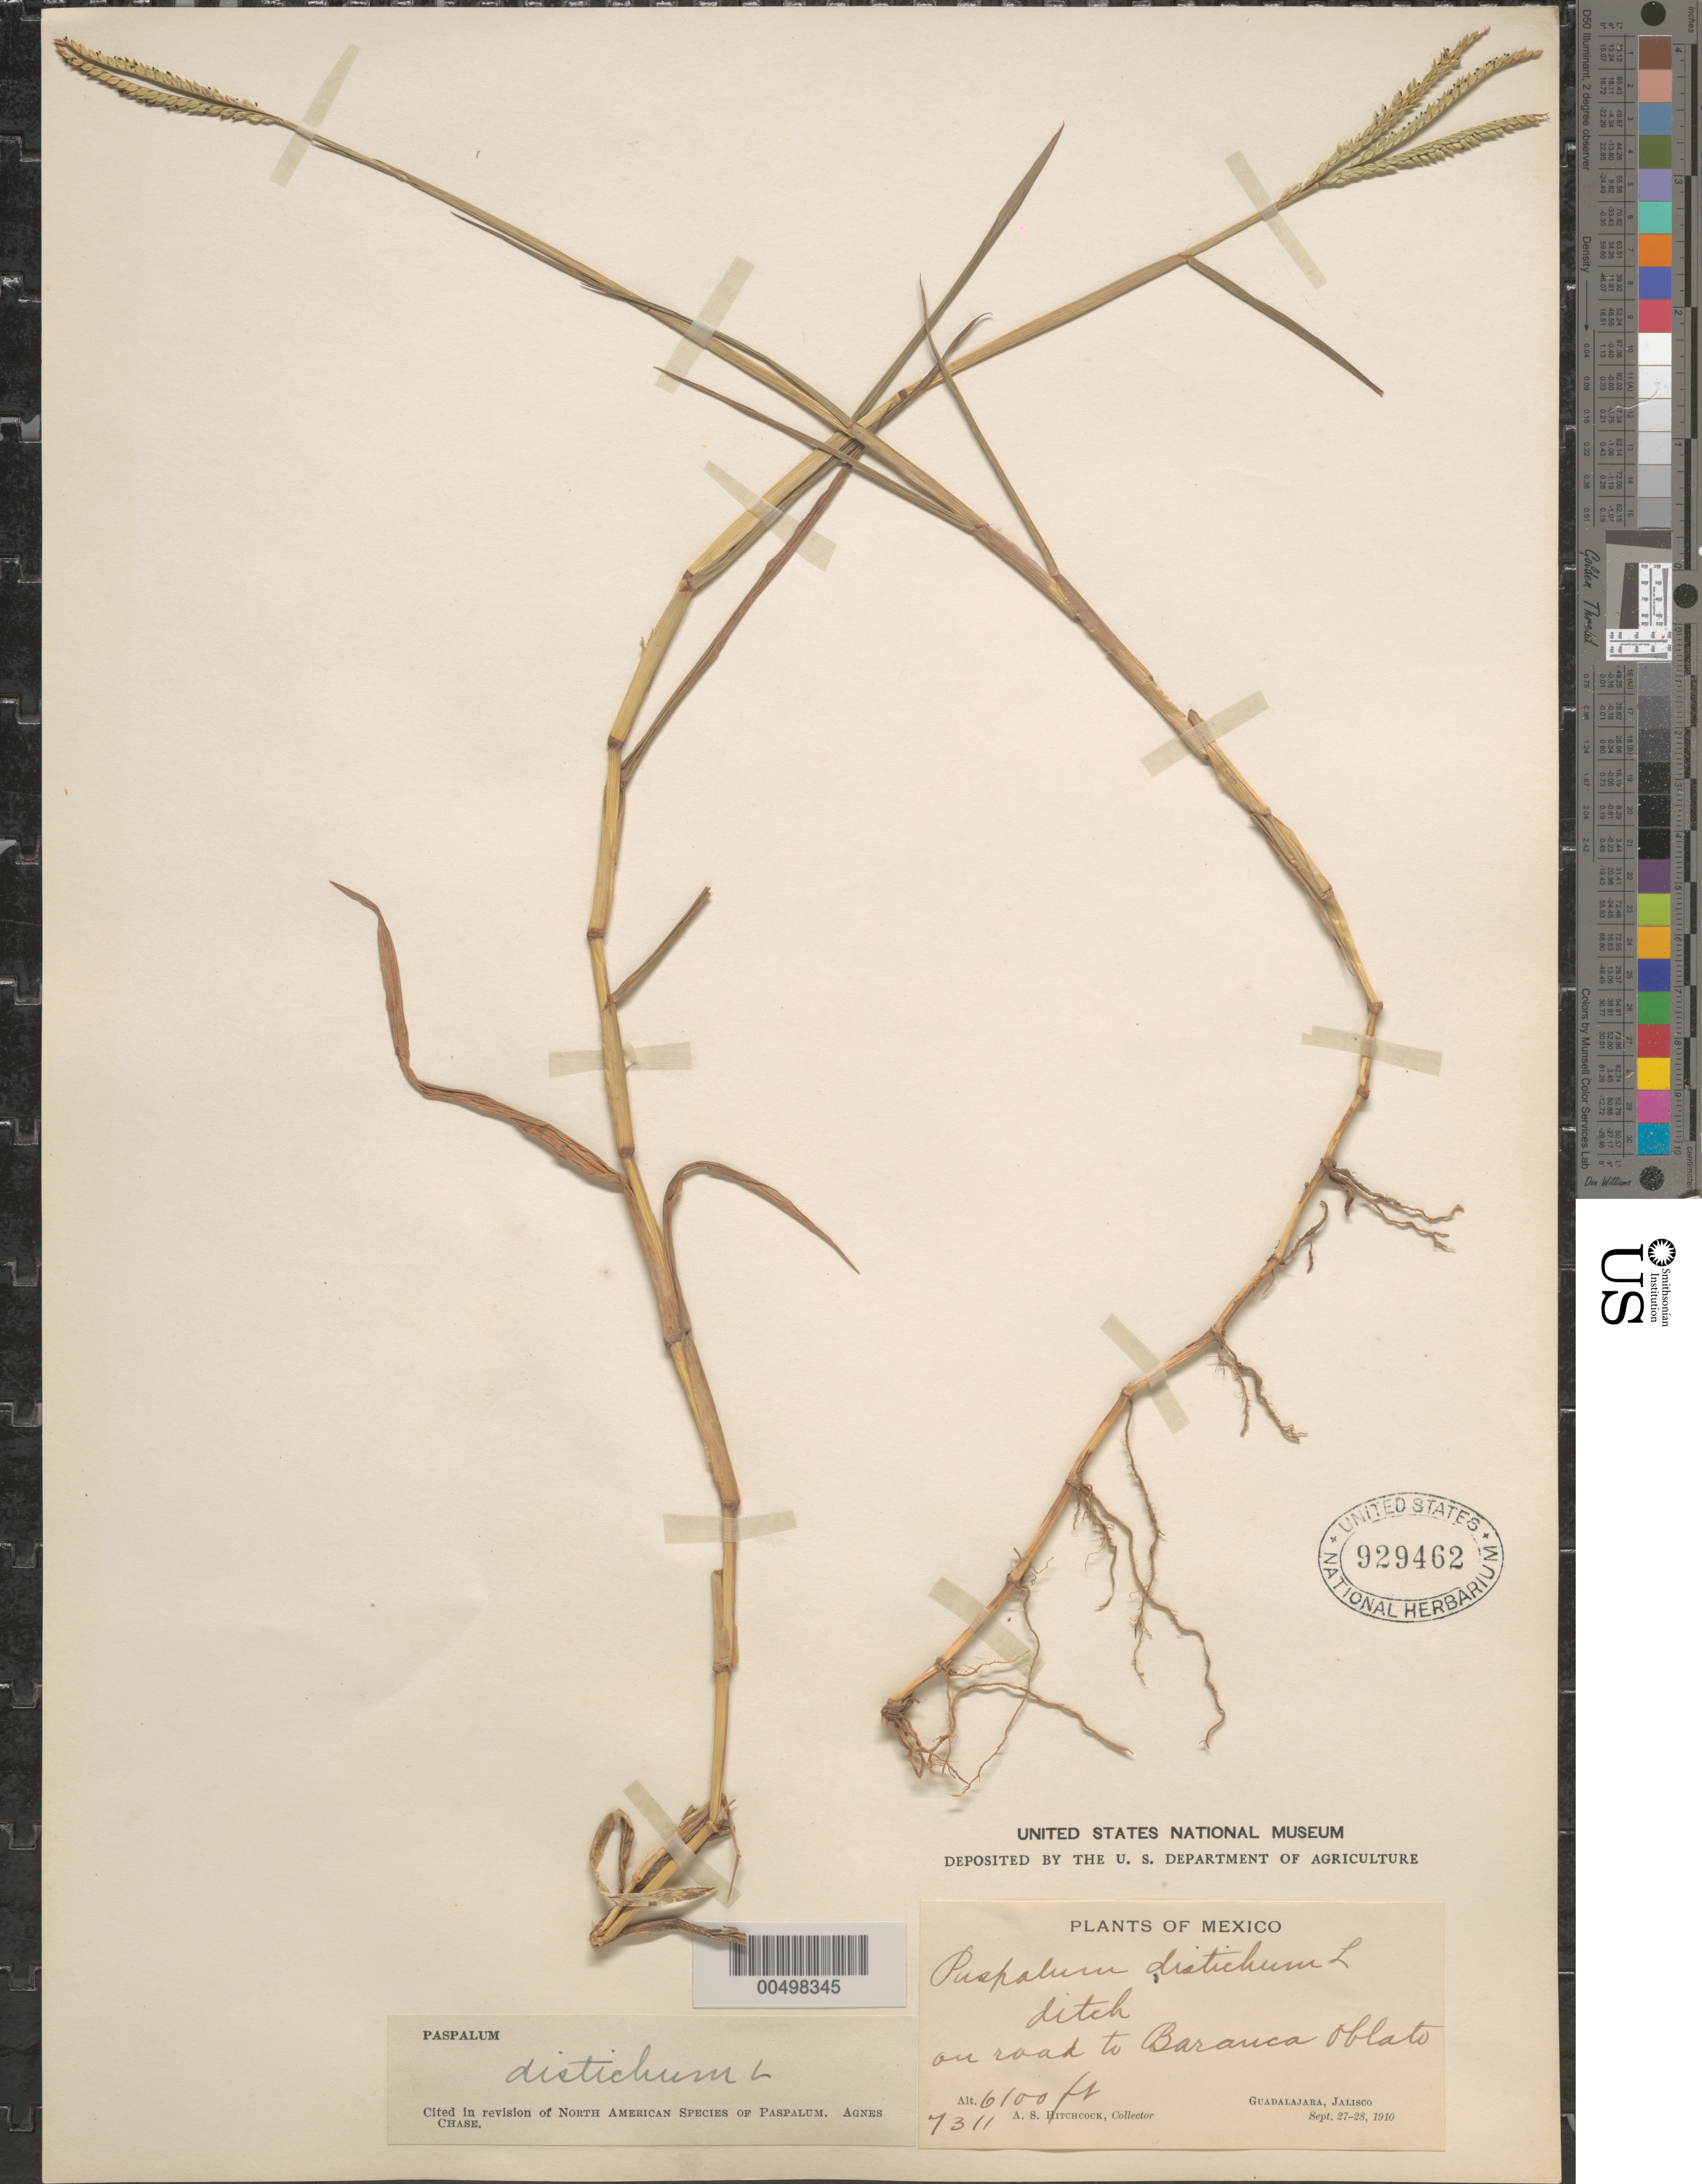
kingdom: Plantae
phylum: Tracheophyta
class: Liliopsida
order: Poales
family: Poaceae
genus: Paspalum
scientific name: Paspalum paspaloides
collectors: A. S. Hitchcock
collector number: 7311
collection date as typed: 27 Sep 1910 to 28 Sep 1910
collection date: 1910-09-27/1910-09-28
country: Mexico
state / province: Jalisco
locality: On rd to Baranca Oblato, Guadalajara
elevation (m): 1859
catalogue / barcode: US 929462